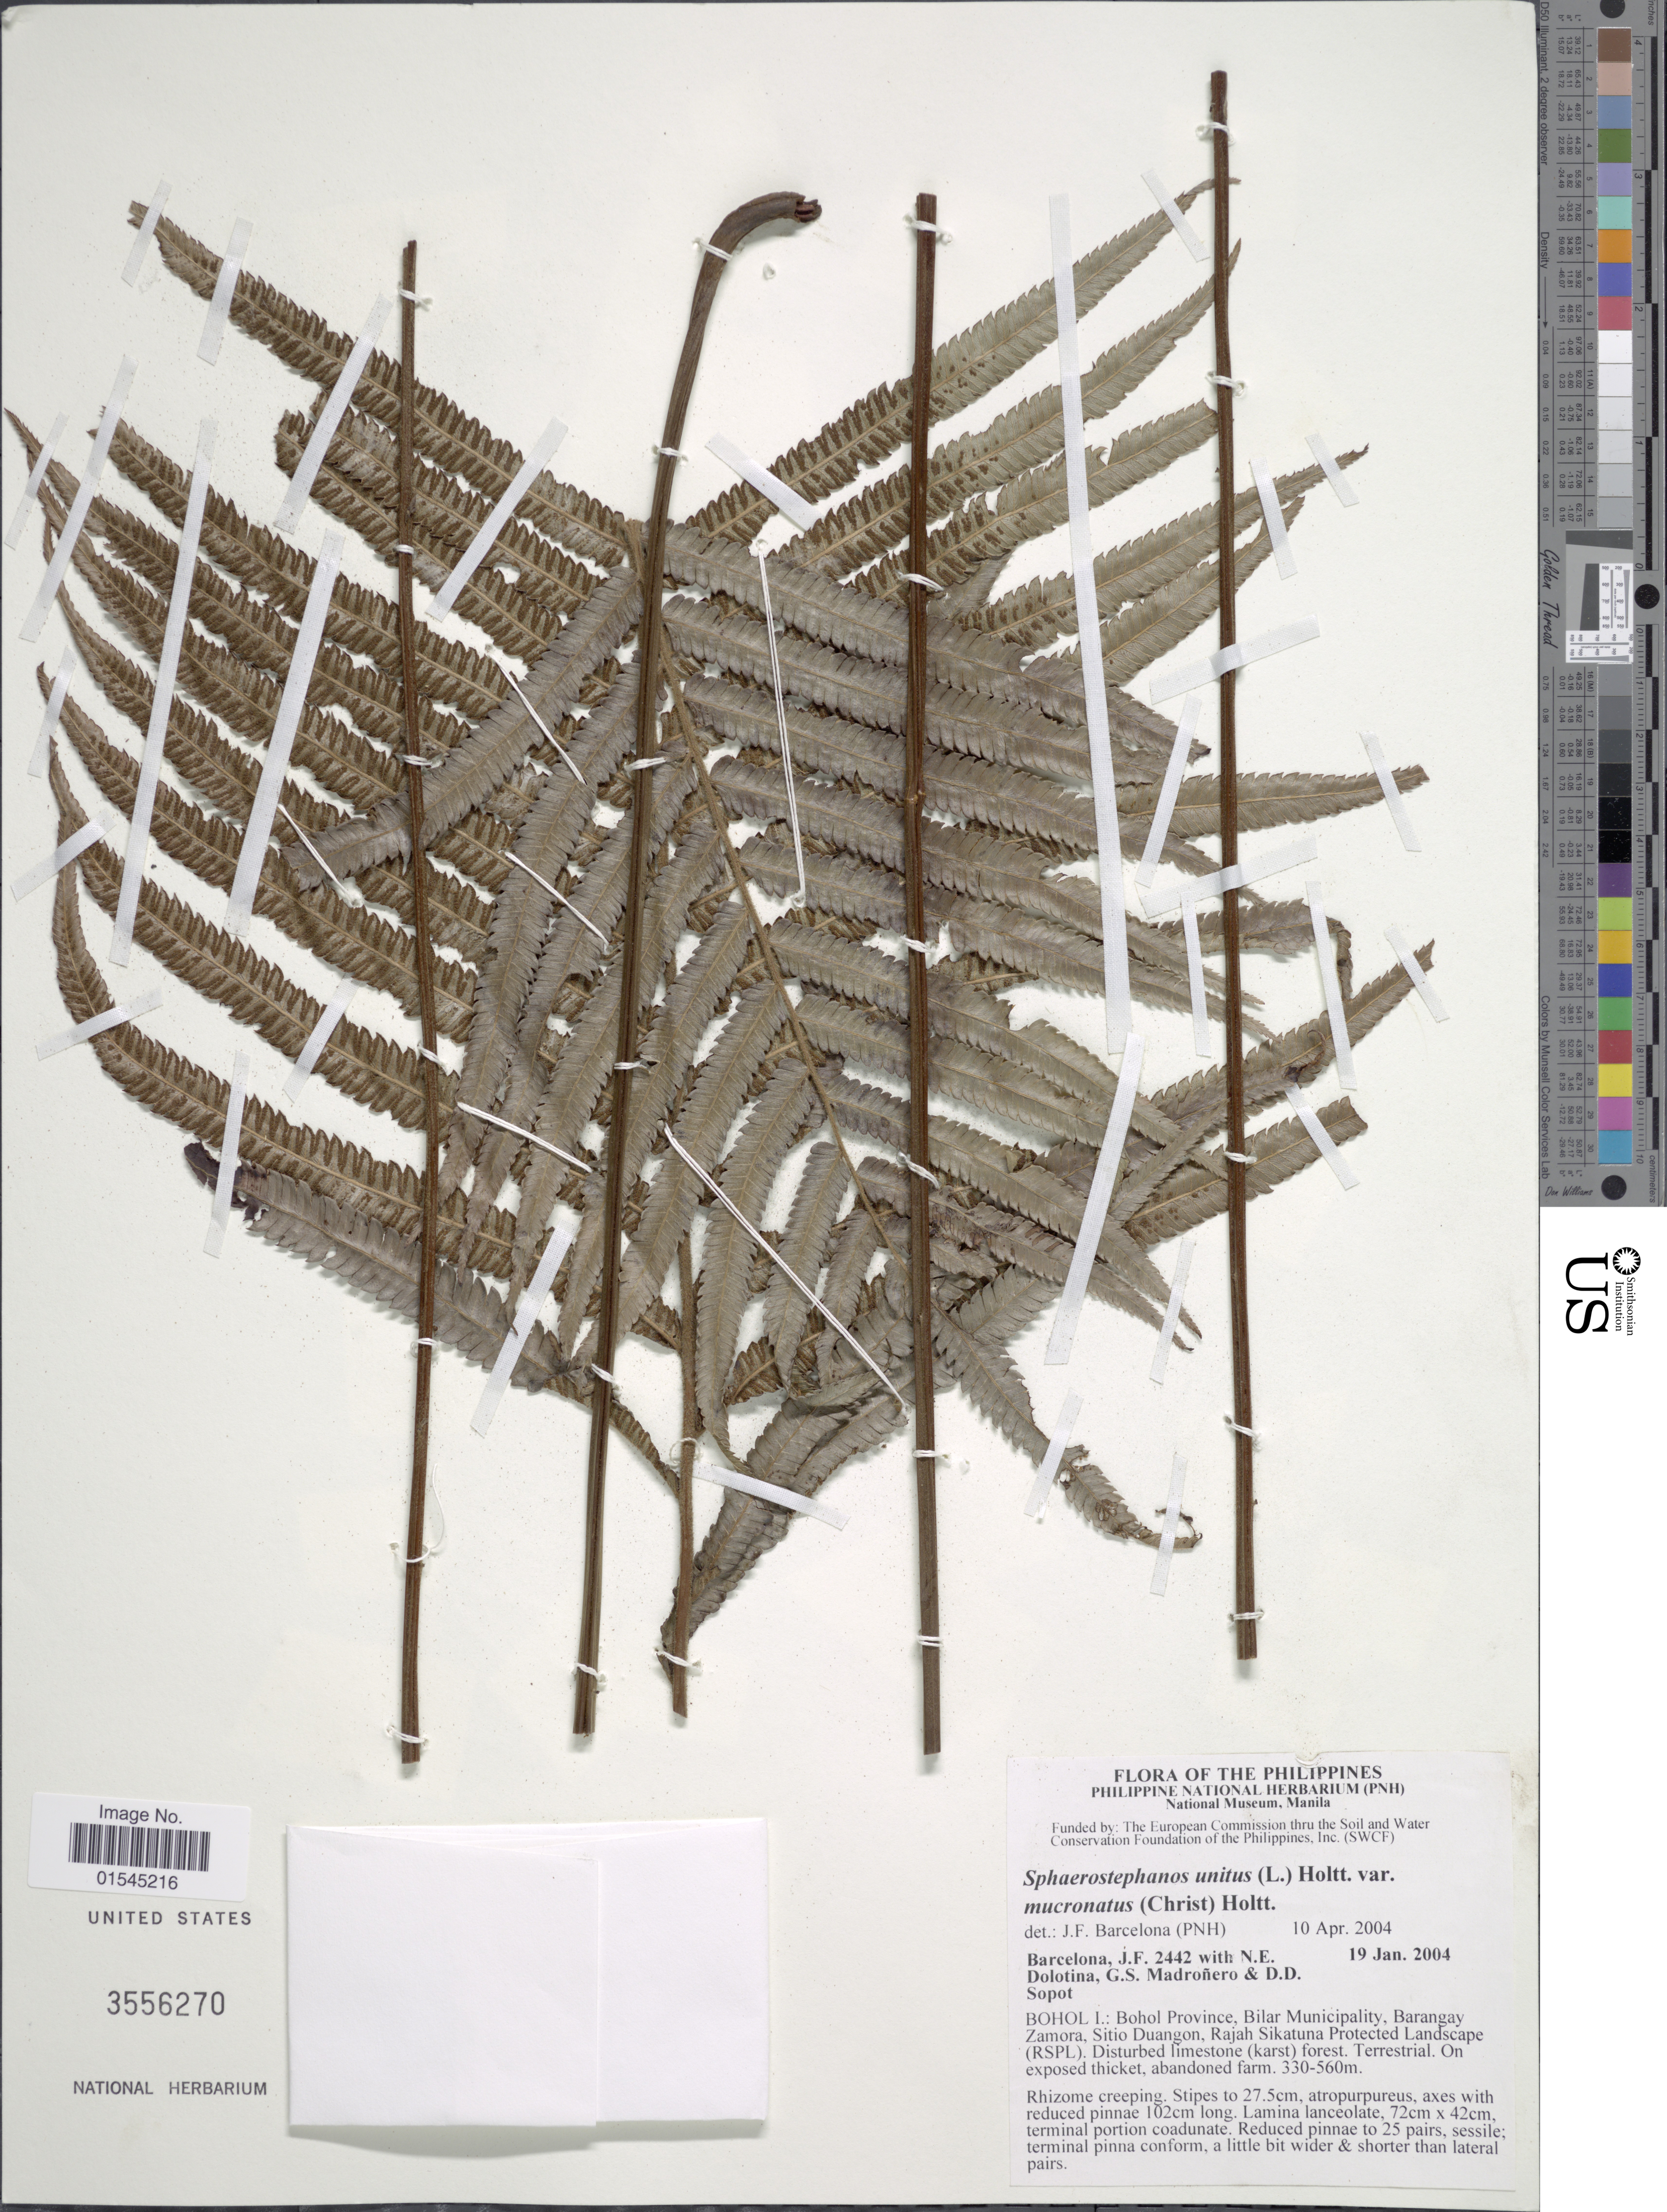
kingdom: Plantae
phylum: Tracheophyta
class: Polypodiopsida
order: Polypodiales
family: Thelypteridaceae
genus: Sphaerostephanos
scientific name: Sphaerostephanos unitus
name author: (L.) Holttum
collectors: J. F. Barcelona, N. Dolotina, G. Madroñero & D. Sopot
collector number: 2422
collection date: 2004-01-19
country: Philippines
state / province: Central Visayas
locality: Bohol I.; Bohol Province, Bilar Municipality, Barangay Zamora, Sitio Duangon, Rajah Sikatuna Protected Landscape (RSPL).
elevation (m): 330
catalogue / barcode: US 3556270